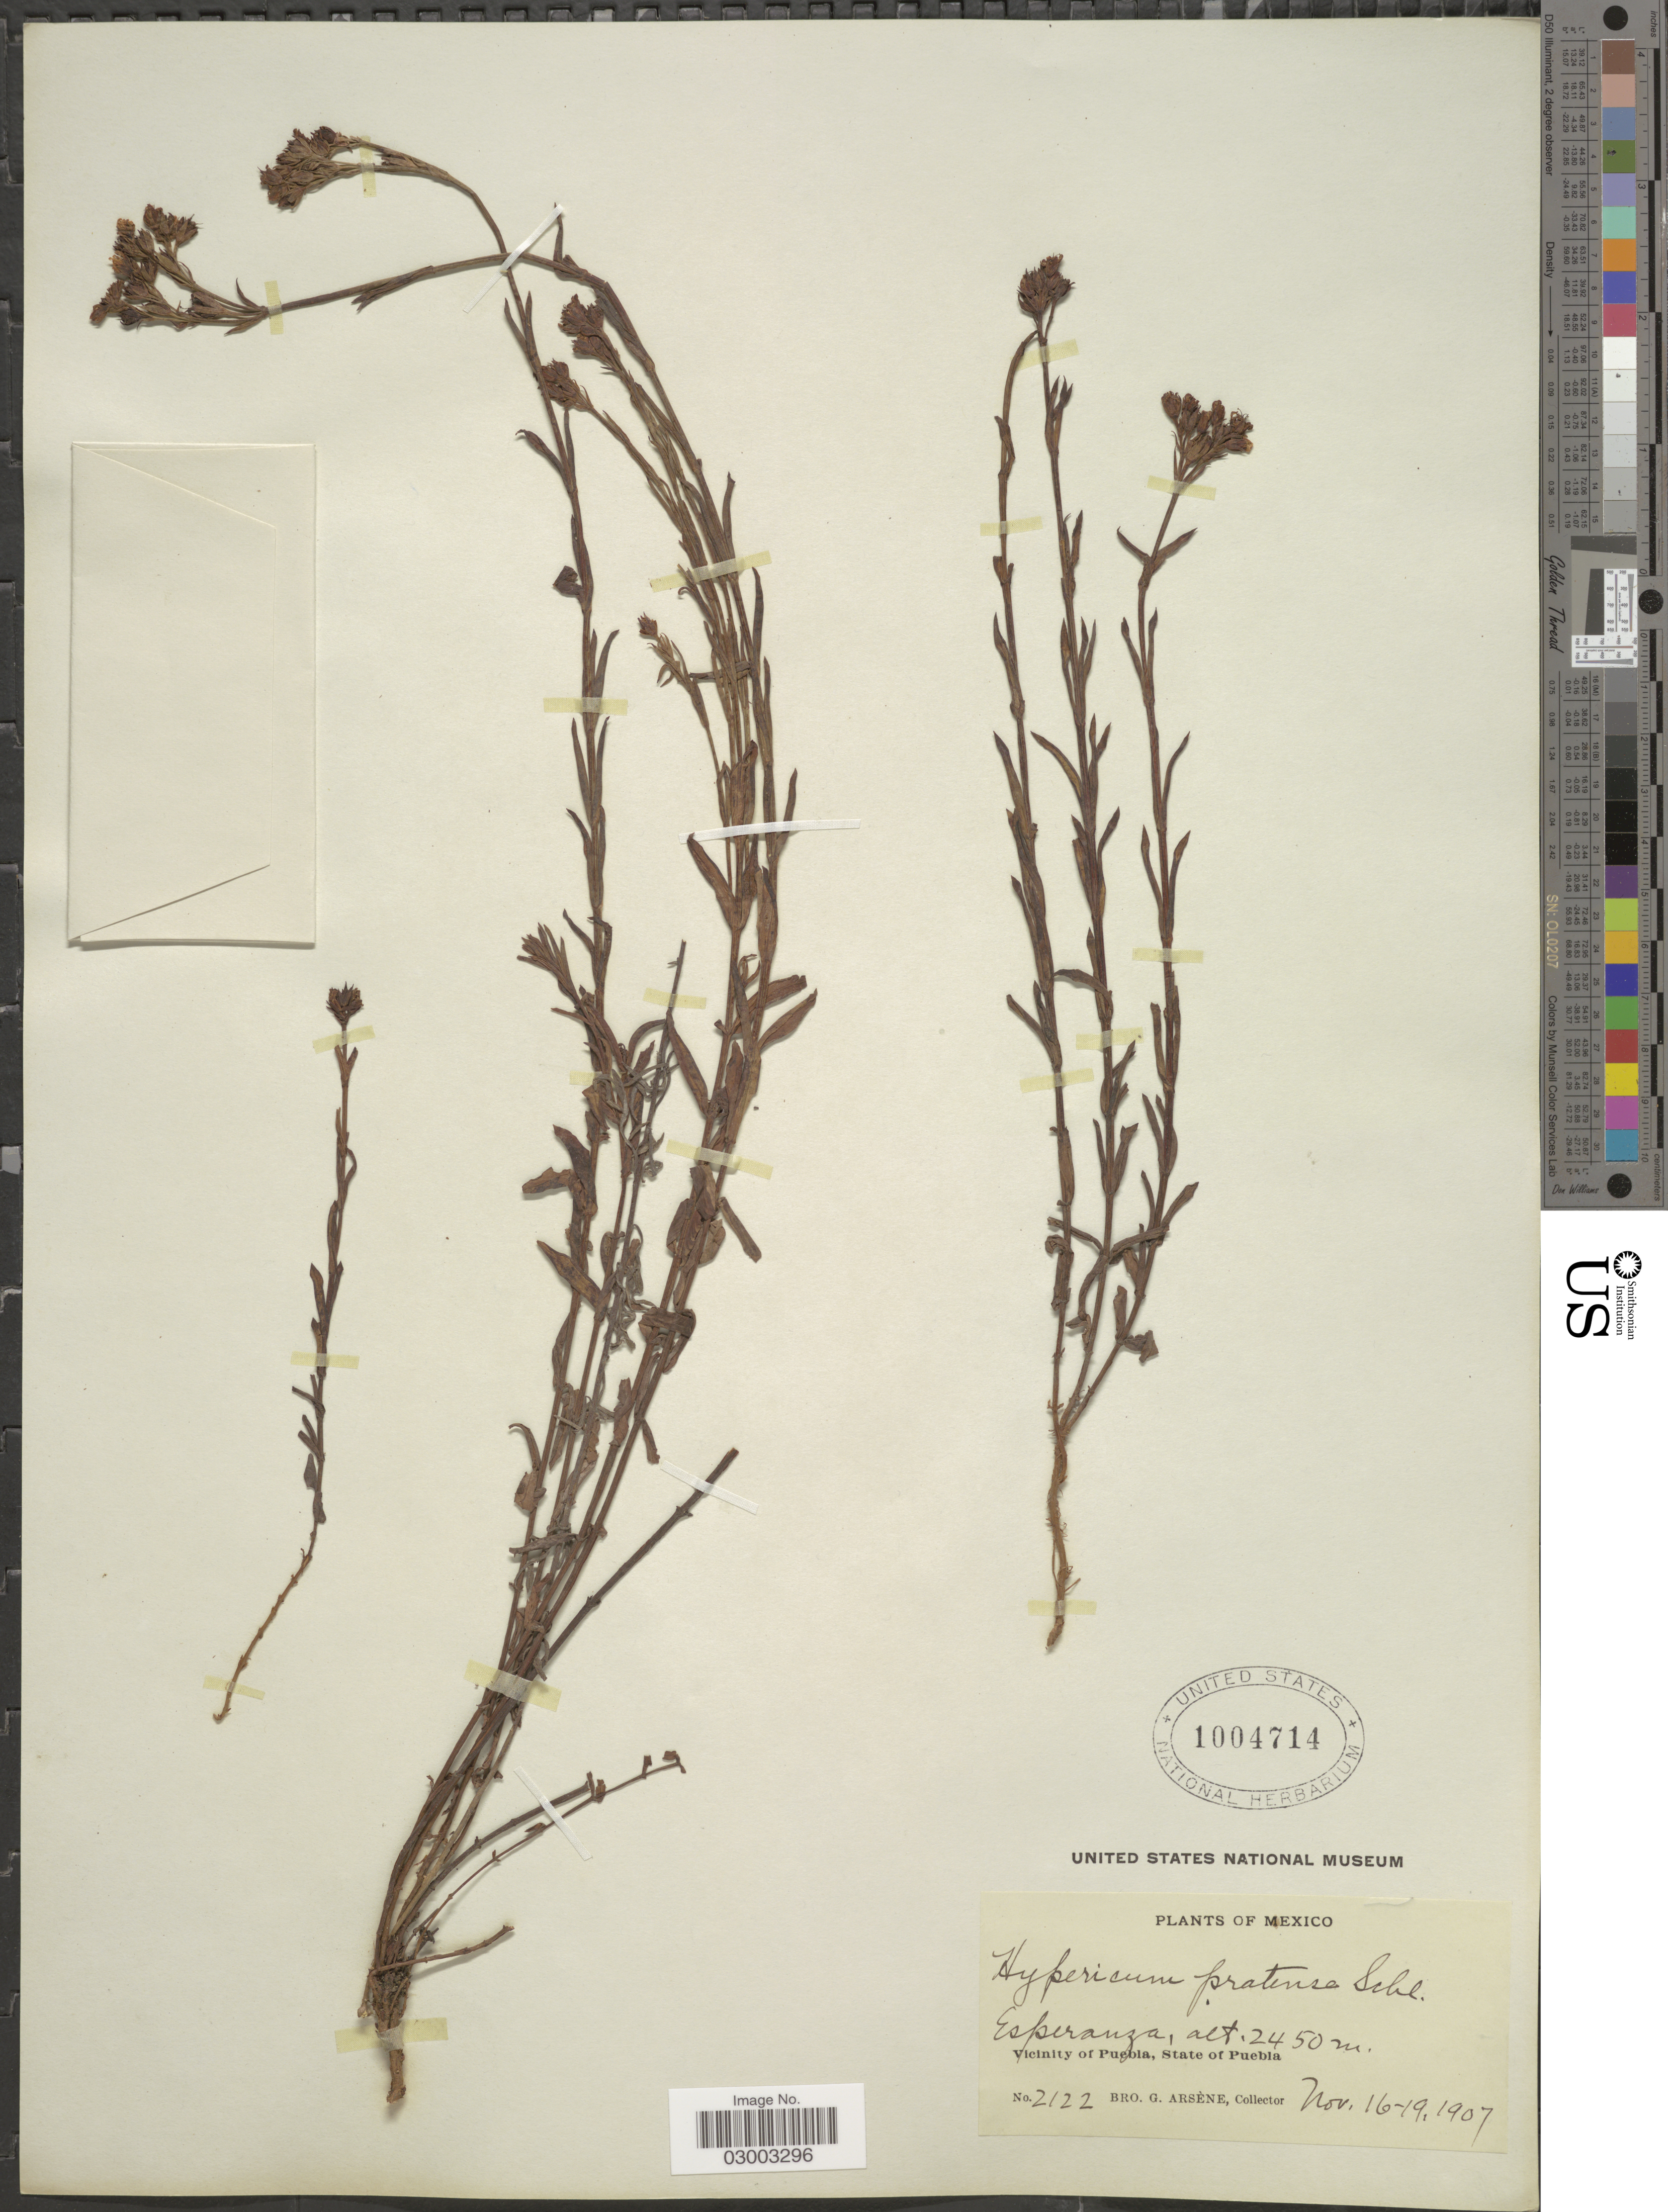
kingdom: Plantae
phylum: Tracheophyta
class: Magnoliopsida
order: Malpighiales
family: Hypericaceae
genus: Hypericum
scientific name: Hypericum pratense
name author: Schltdl. & Cham.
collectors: Bro. G. Arsène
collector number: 2122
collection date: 1907-11-16/1907-11-19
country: Mexico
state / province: Puebla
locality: Esperanza. Vicinity of Puebla, State of Puebla.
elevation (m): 2450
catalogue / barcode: US 1004714